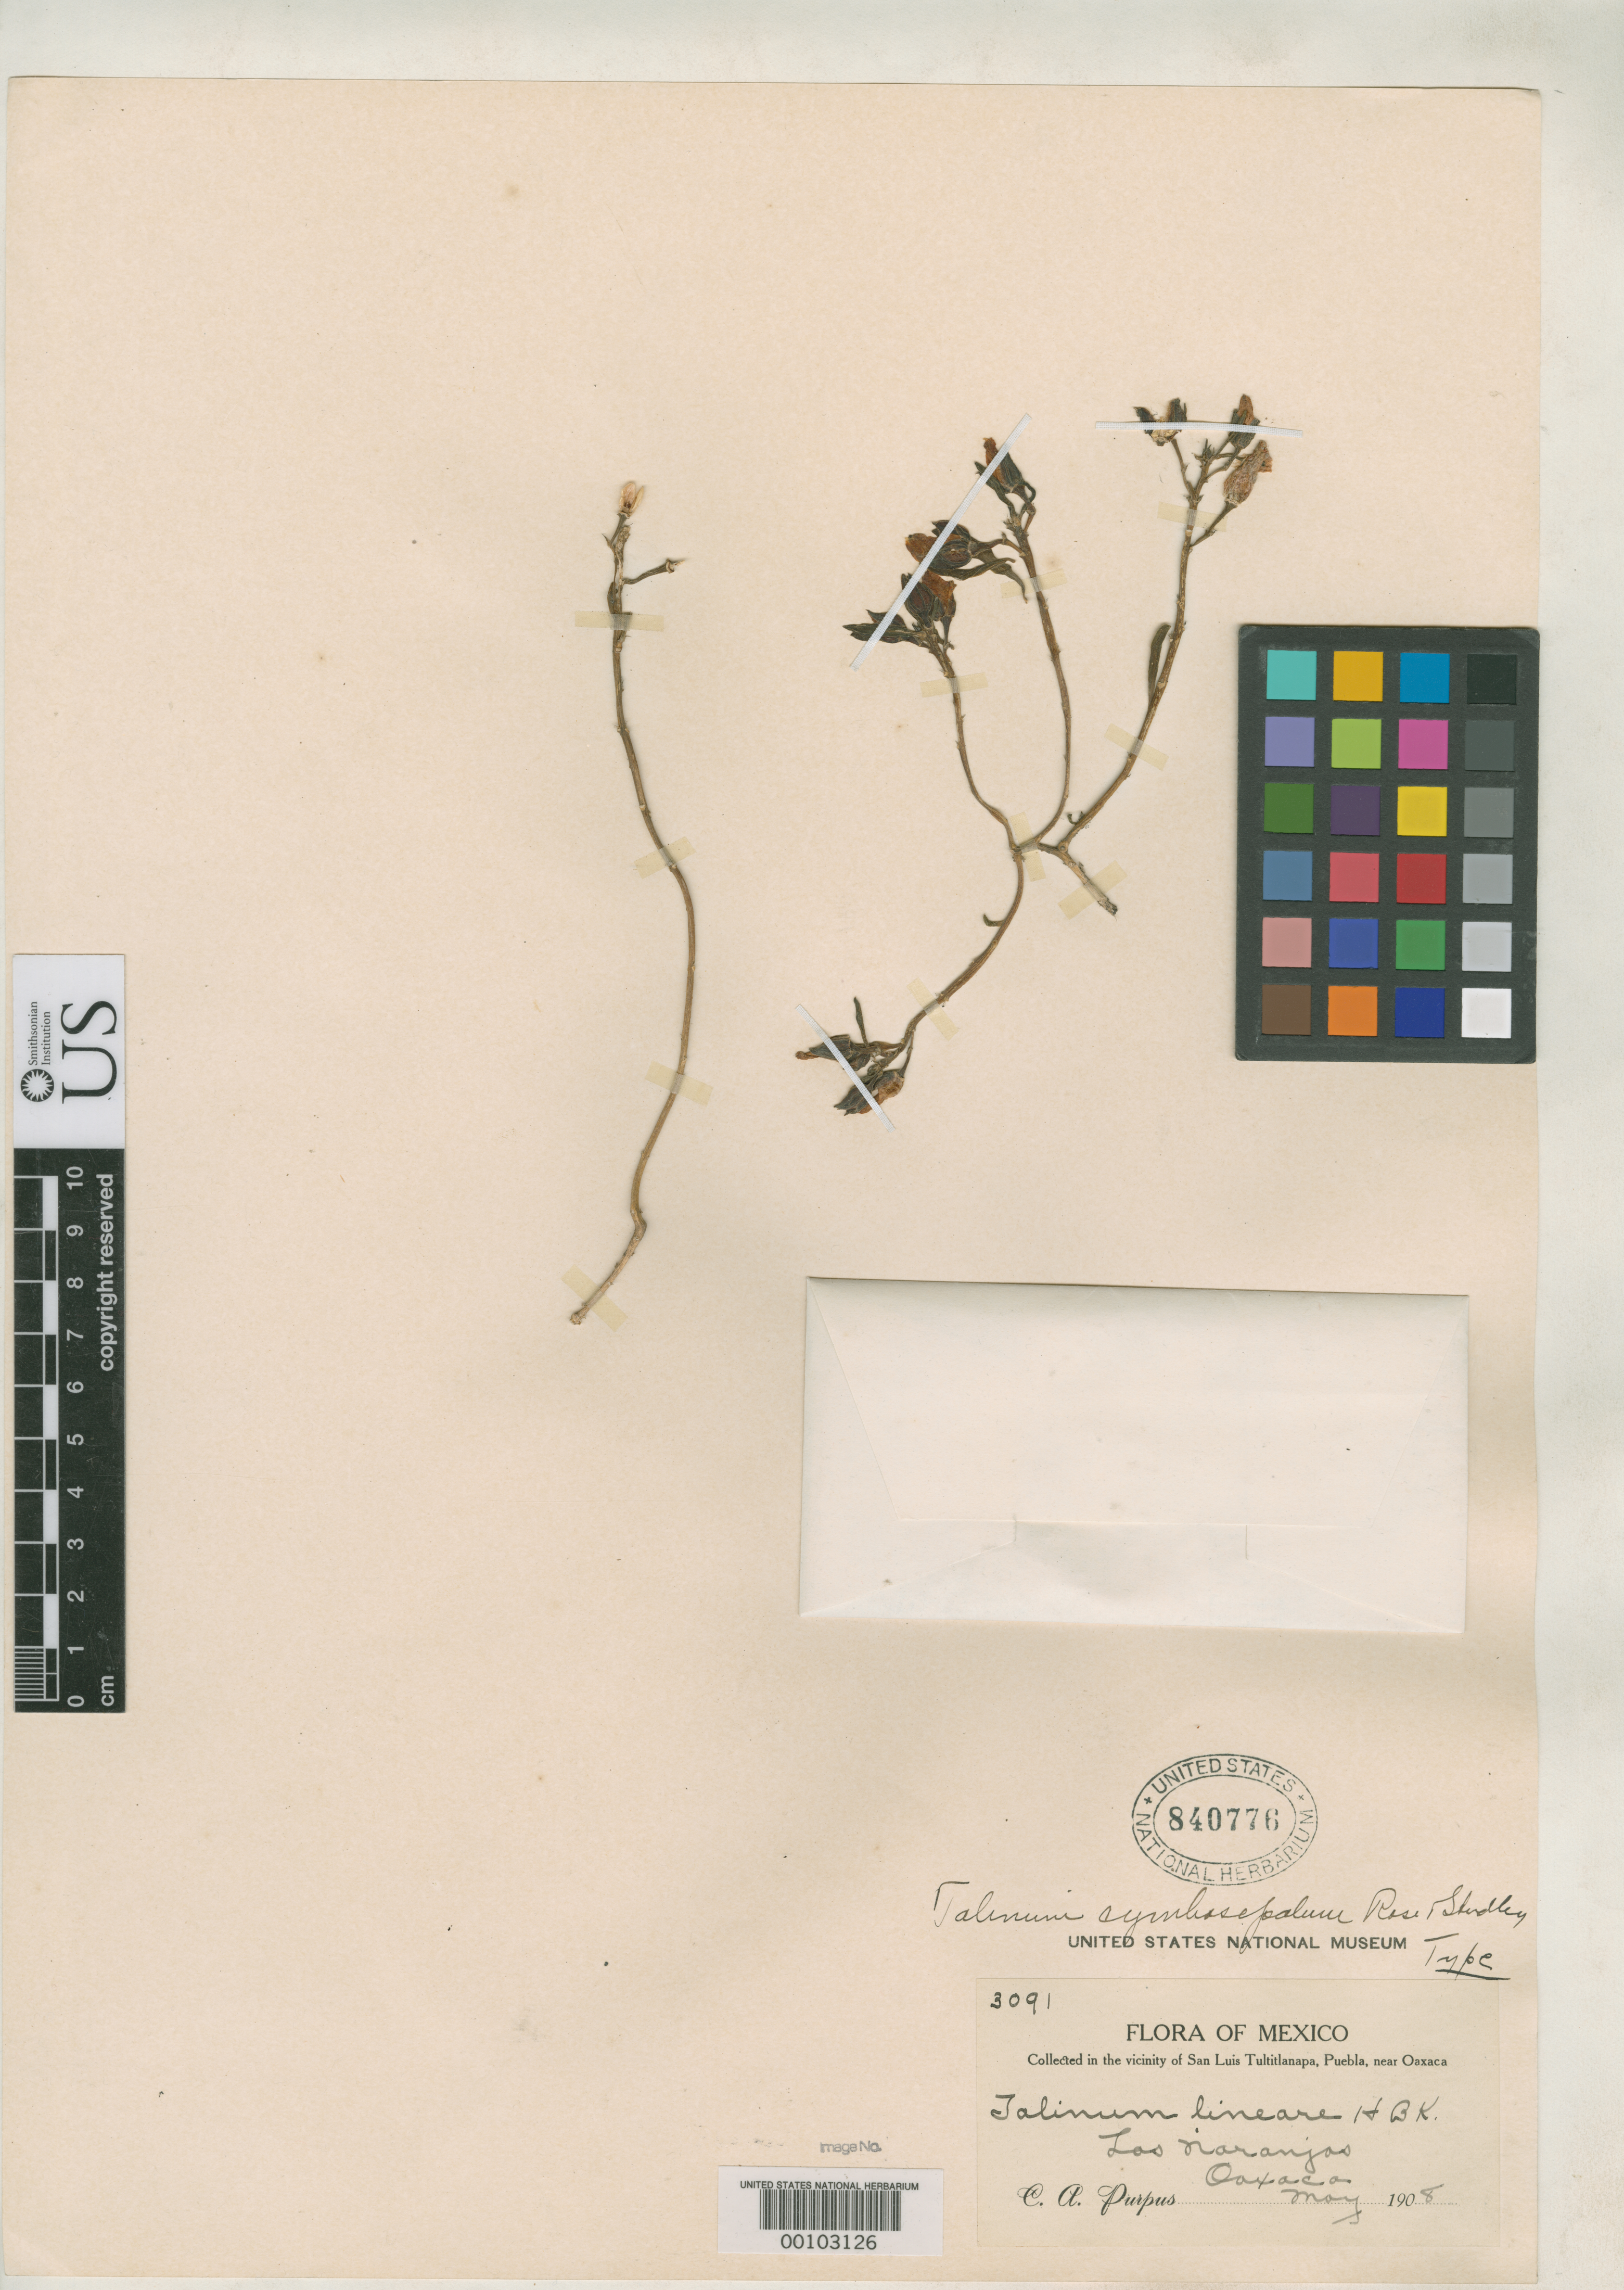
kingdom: Plantae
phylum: Tracheophyta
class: Magnoliopsida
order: Caryophyllales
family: Talinaceae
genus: Talinum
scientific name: Talinum cymbosepalum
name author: Rose & Standl.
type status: Holotype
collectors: C. A. Purpus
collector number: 3091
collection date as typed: May 1908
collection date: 1908-05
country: Mexico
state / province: Oaxaca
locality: At Las Naranjos.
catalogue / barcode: US 840776